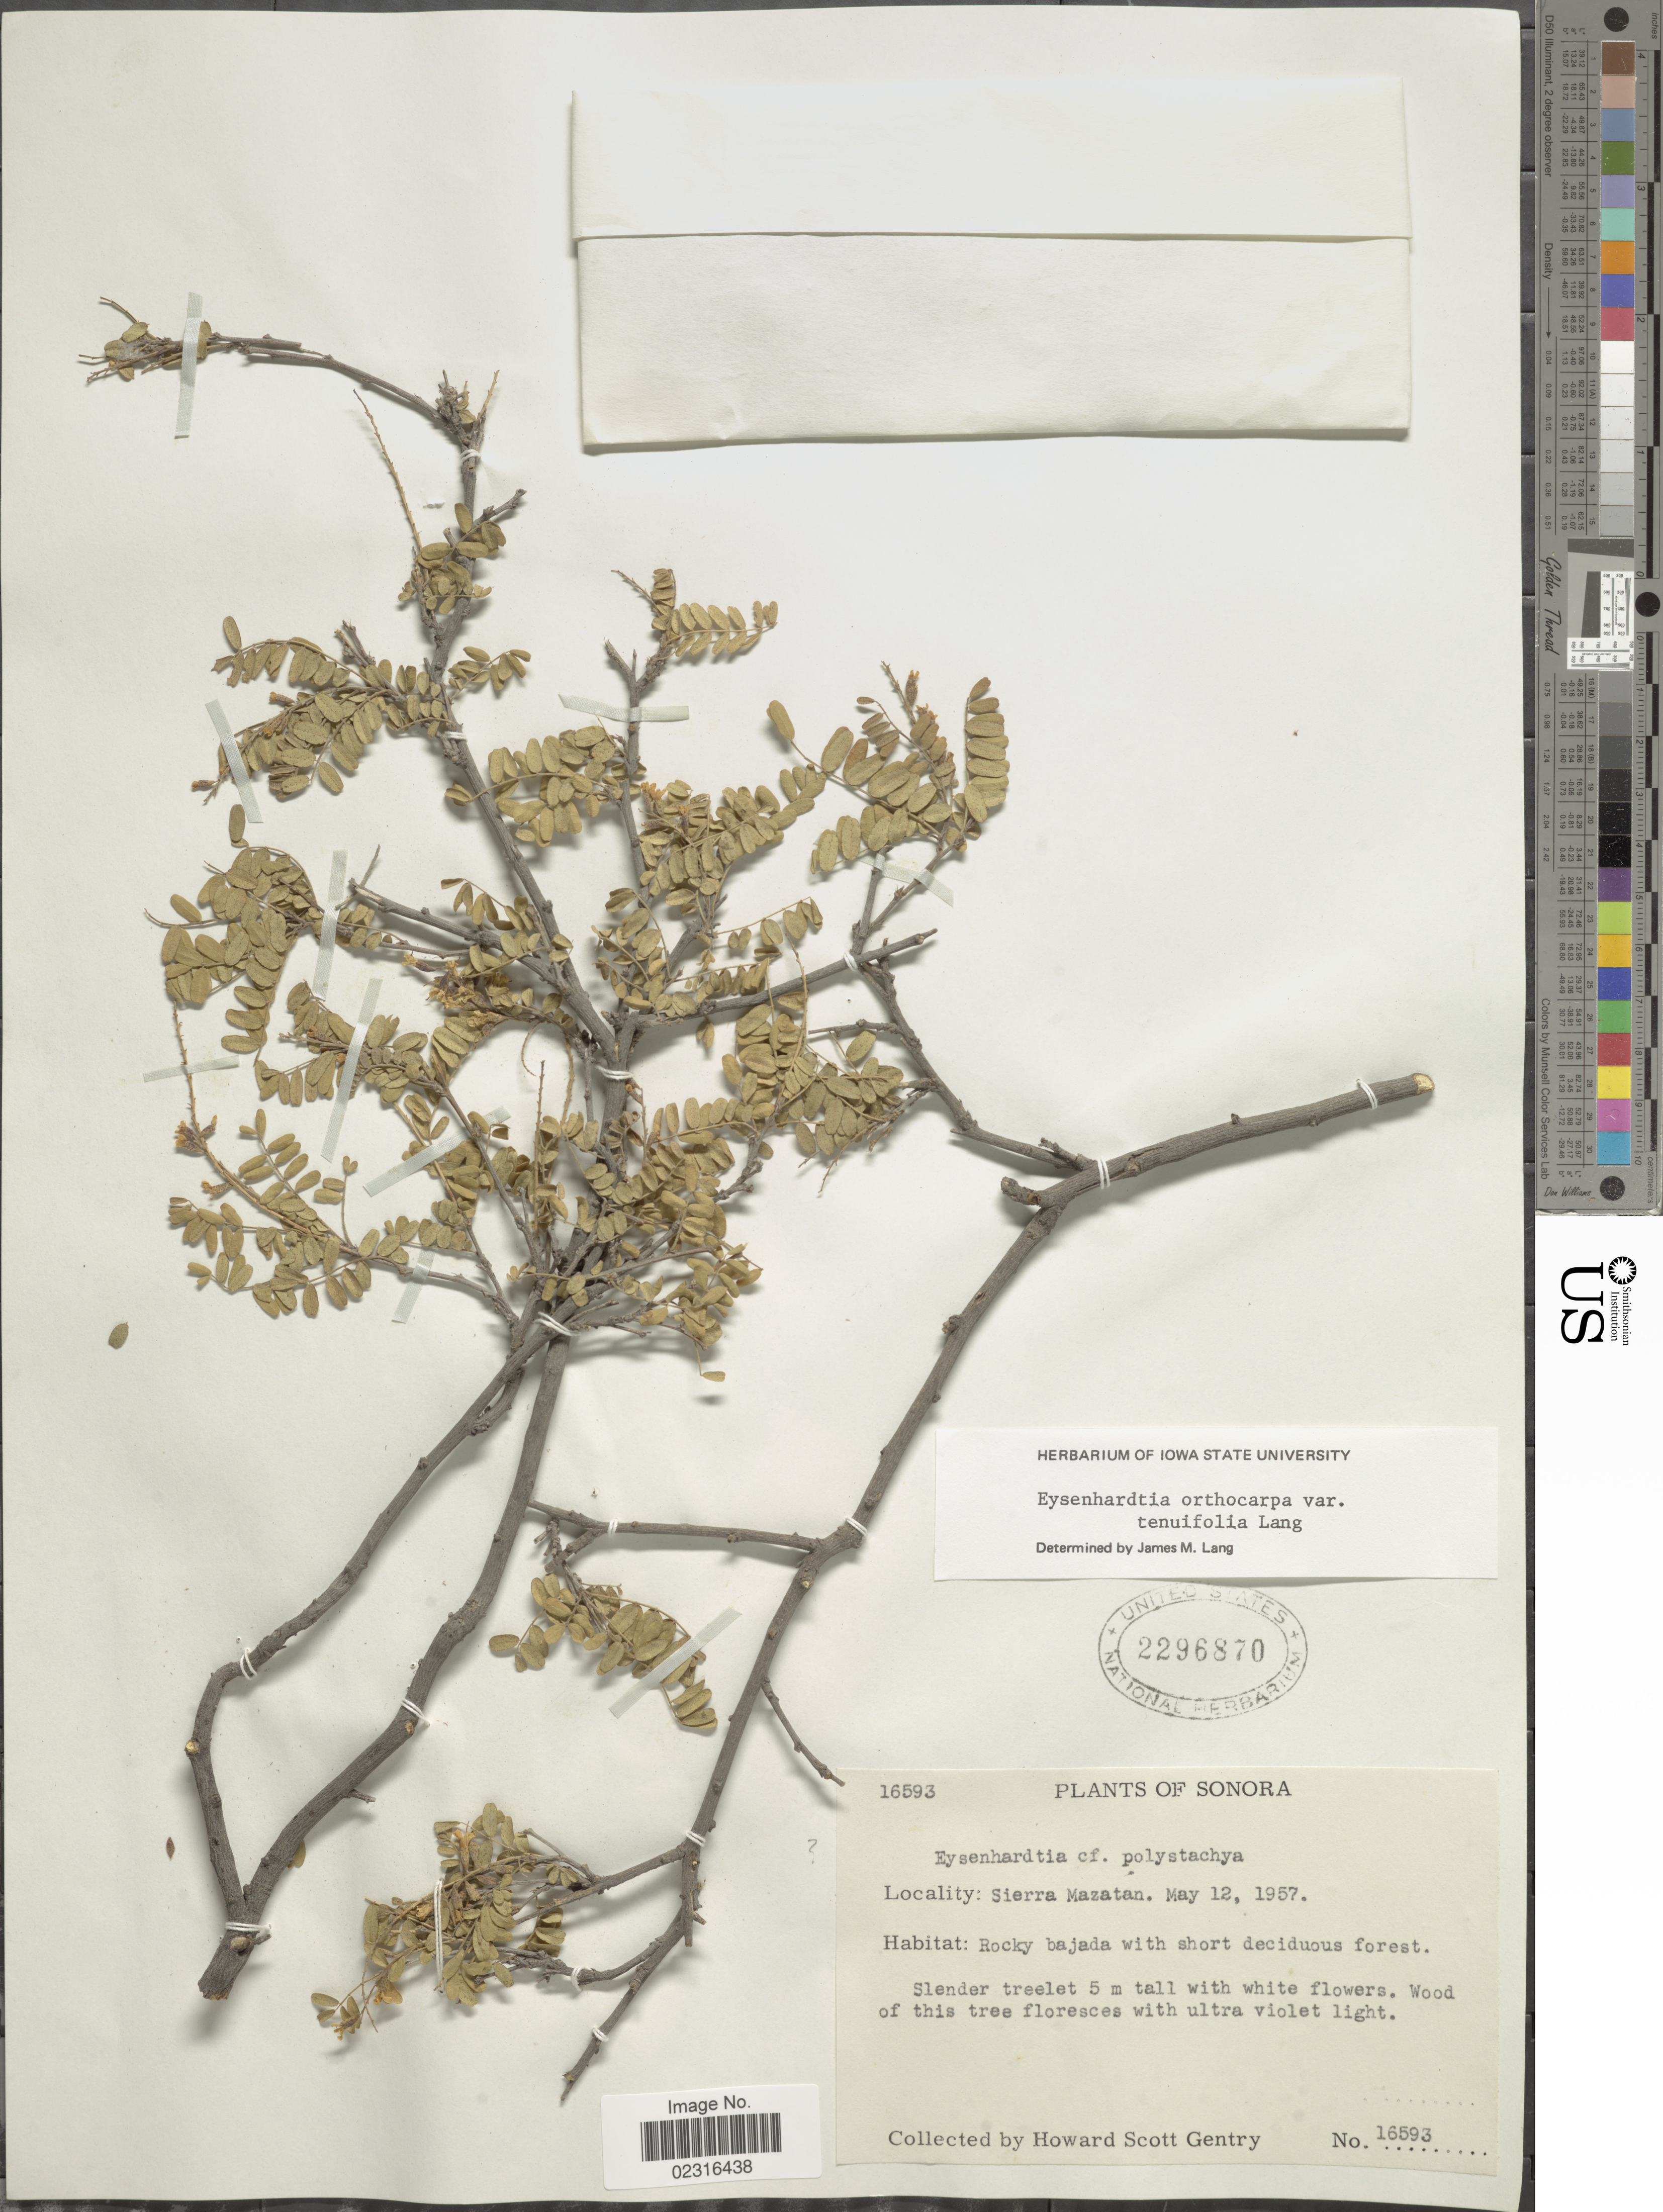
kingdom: Plantae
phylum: Tracheophyta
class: Magnoliopsida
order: Fabales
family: Fabaceae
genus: Eysenhardtia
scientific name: Eysenhardtia orthocarpa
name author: (A. Gray) S. Watson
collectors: H. S. Gentry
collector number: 16593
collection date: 1957-05-12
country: Mexico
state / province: Sonora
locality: Sierra Mazatan, rocky bajada.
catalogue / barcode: US 2296870